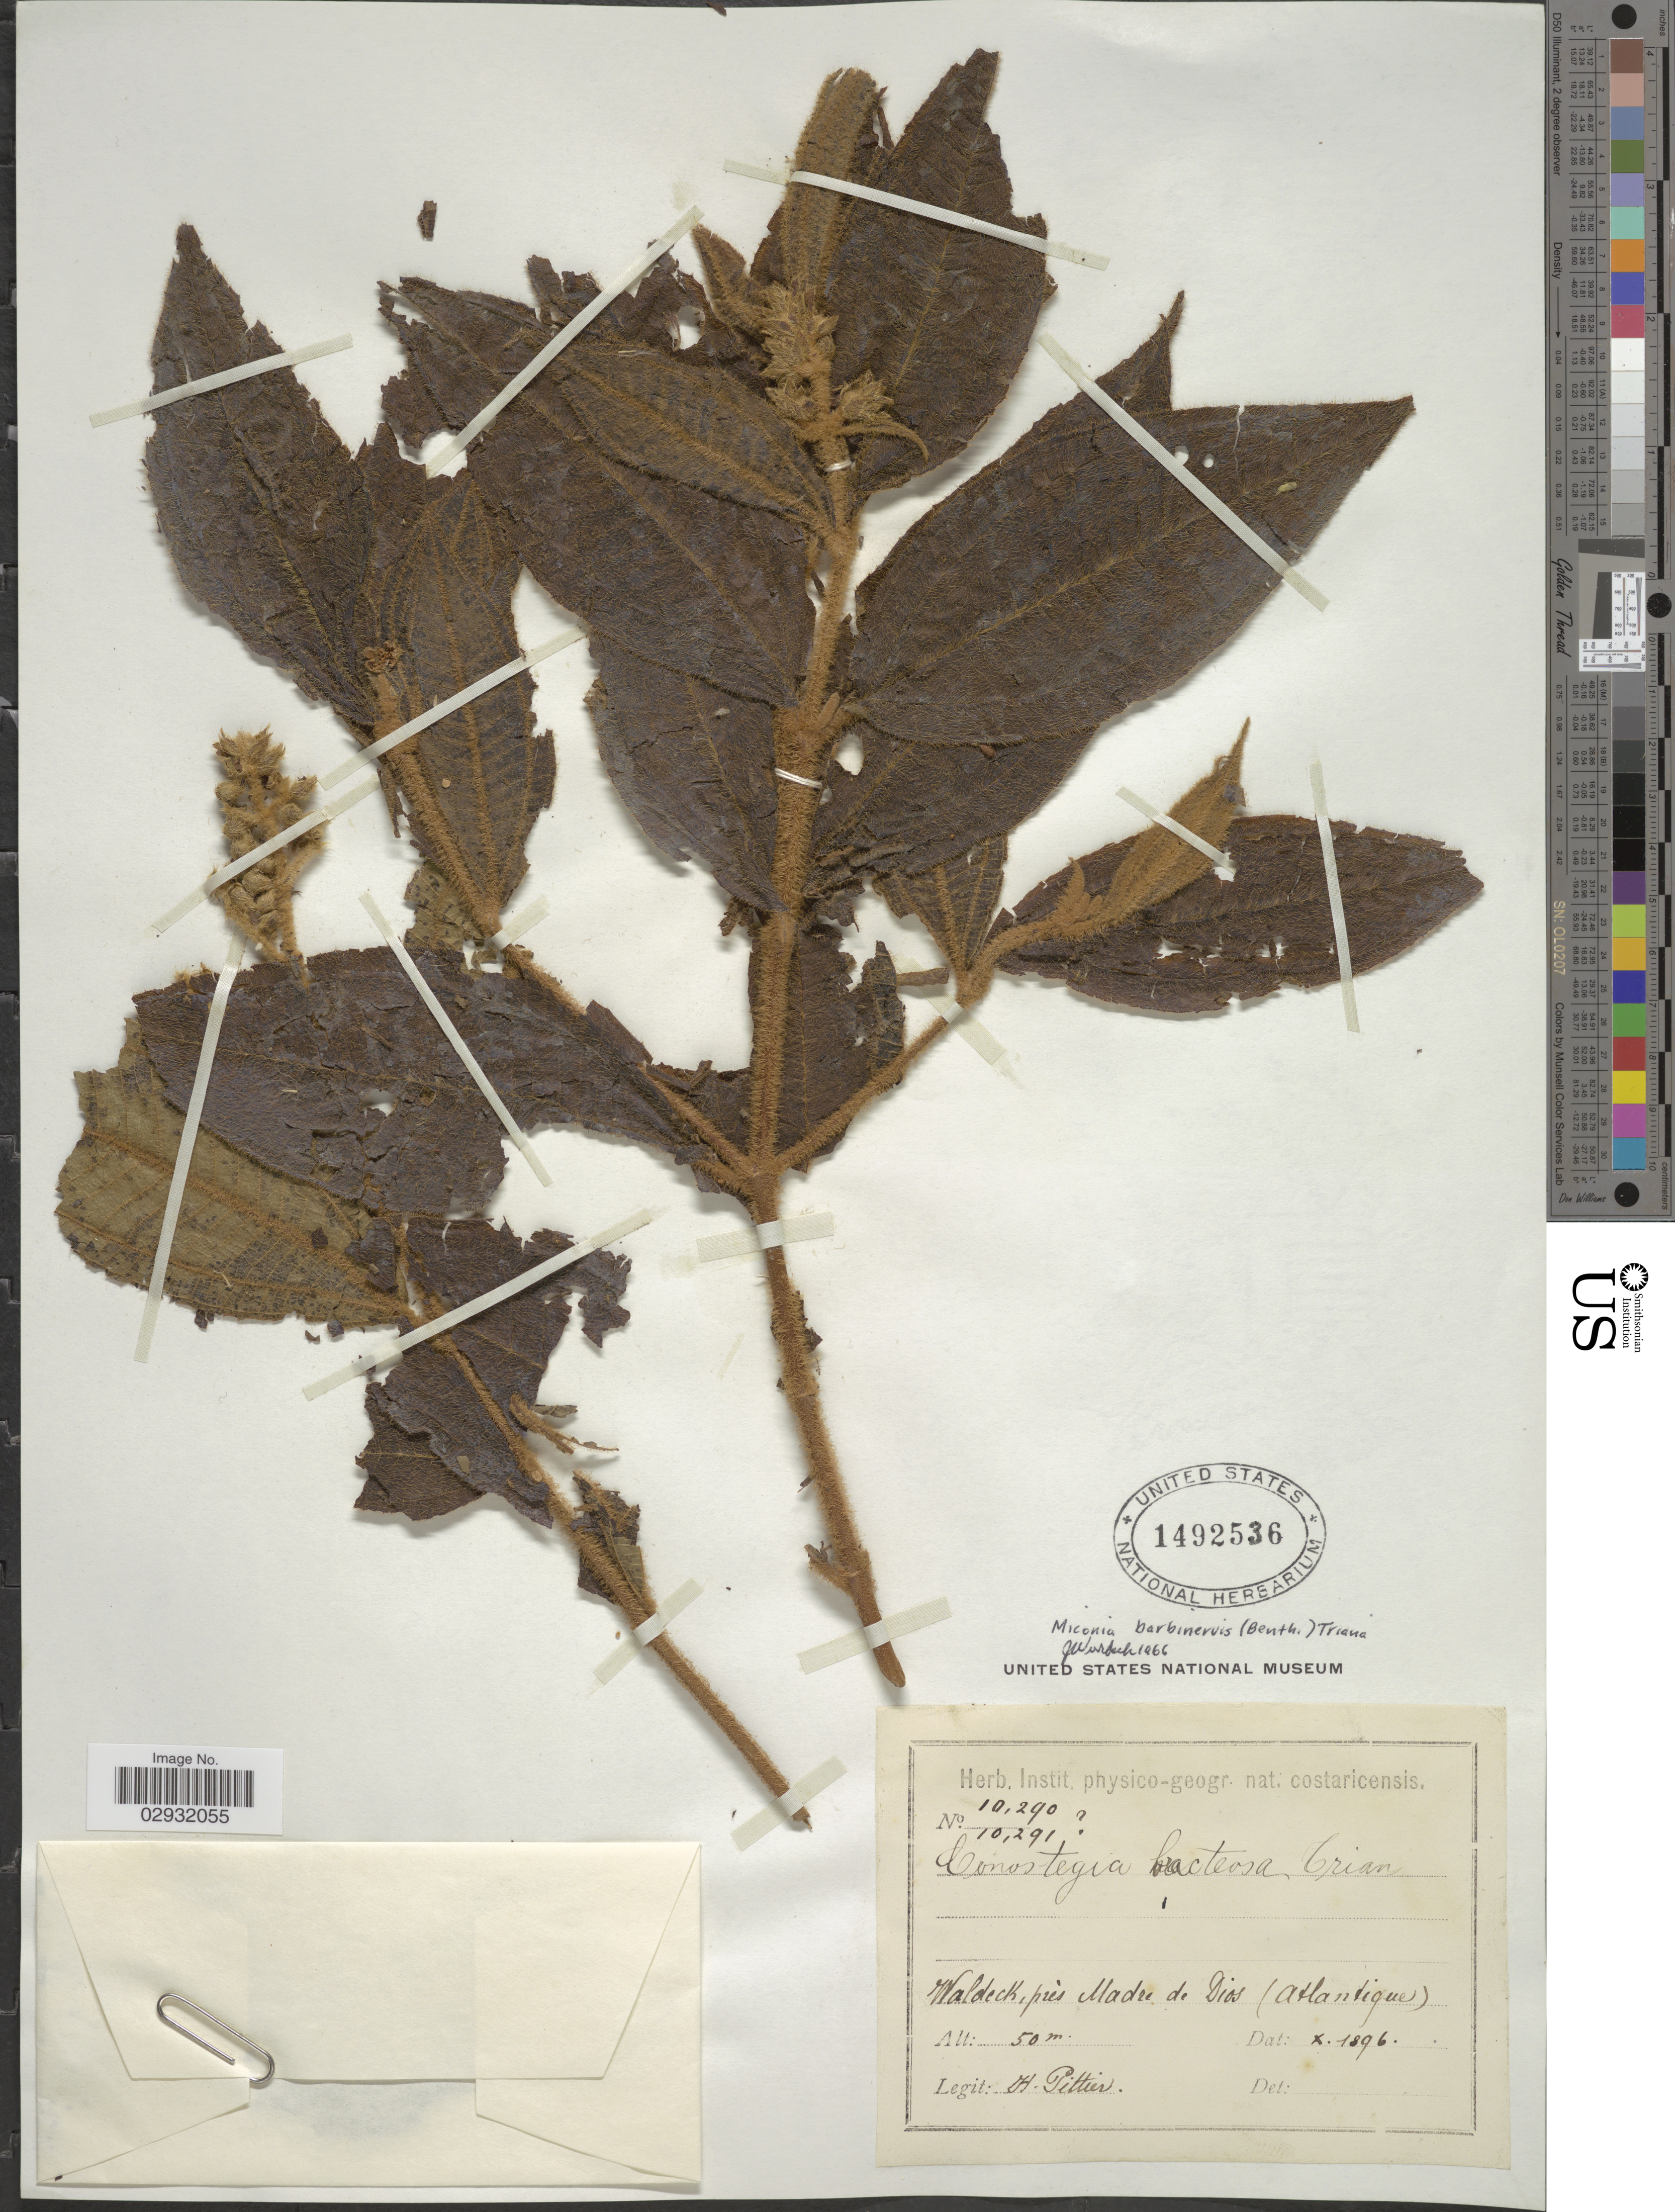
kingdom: Plantae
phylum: Tracheophyta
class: Magnoliopsida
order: Myrtales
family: Melastomataceae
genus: Miconia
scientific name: Miconia barbinervis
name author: (Benth.) Triana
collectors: H. F. Pittier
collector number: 10290/10291?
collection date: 1896-10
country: Costa Rica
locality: Waldeck, près Madre de Dios (Atlantique).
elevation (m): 50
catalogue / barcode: US 1492536